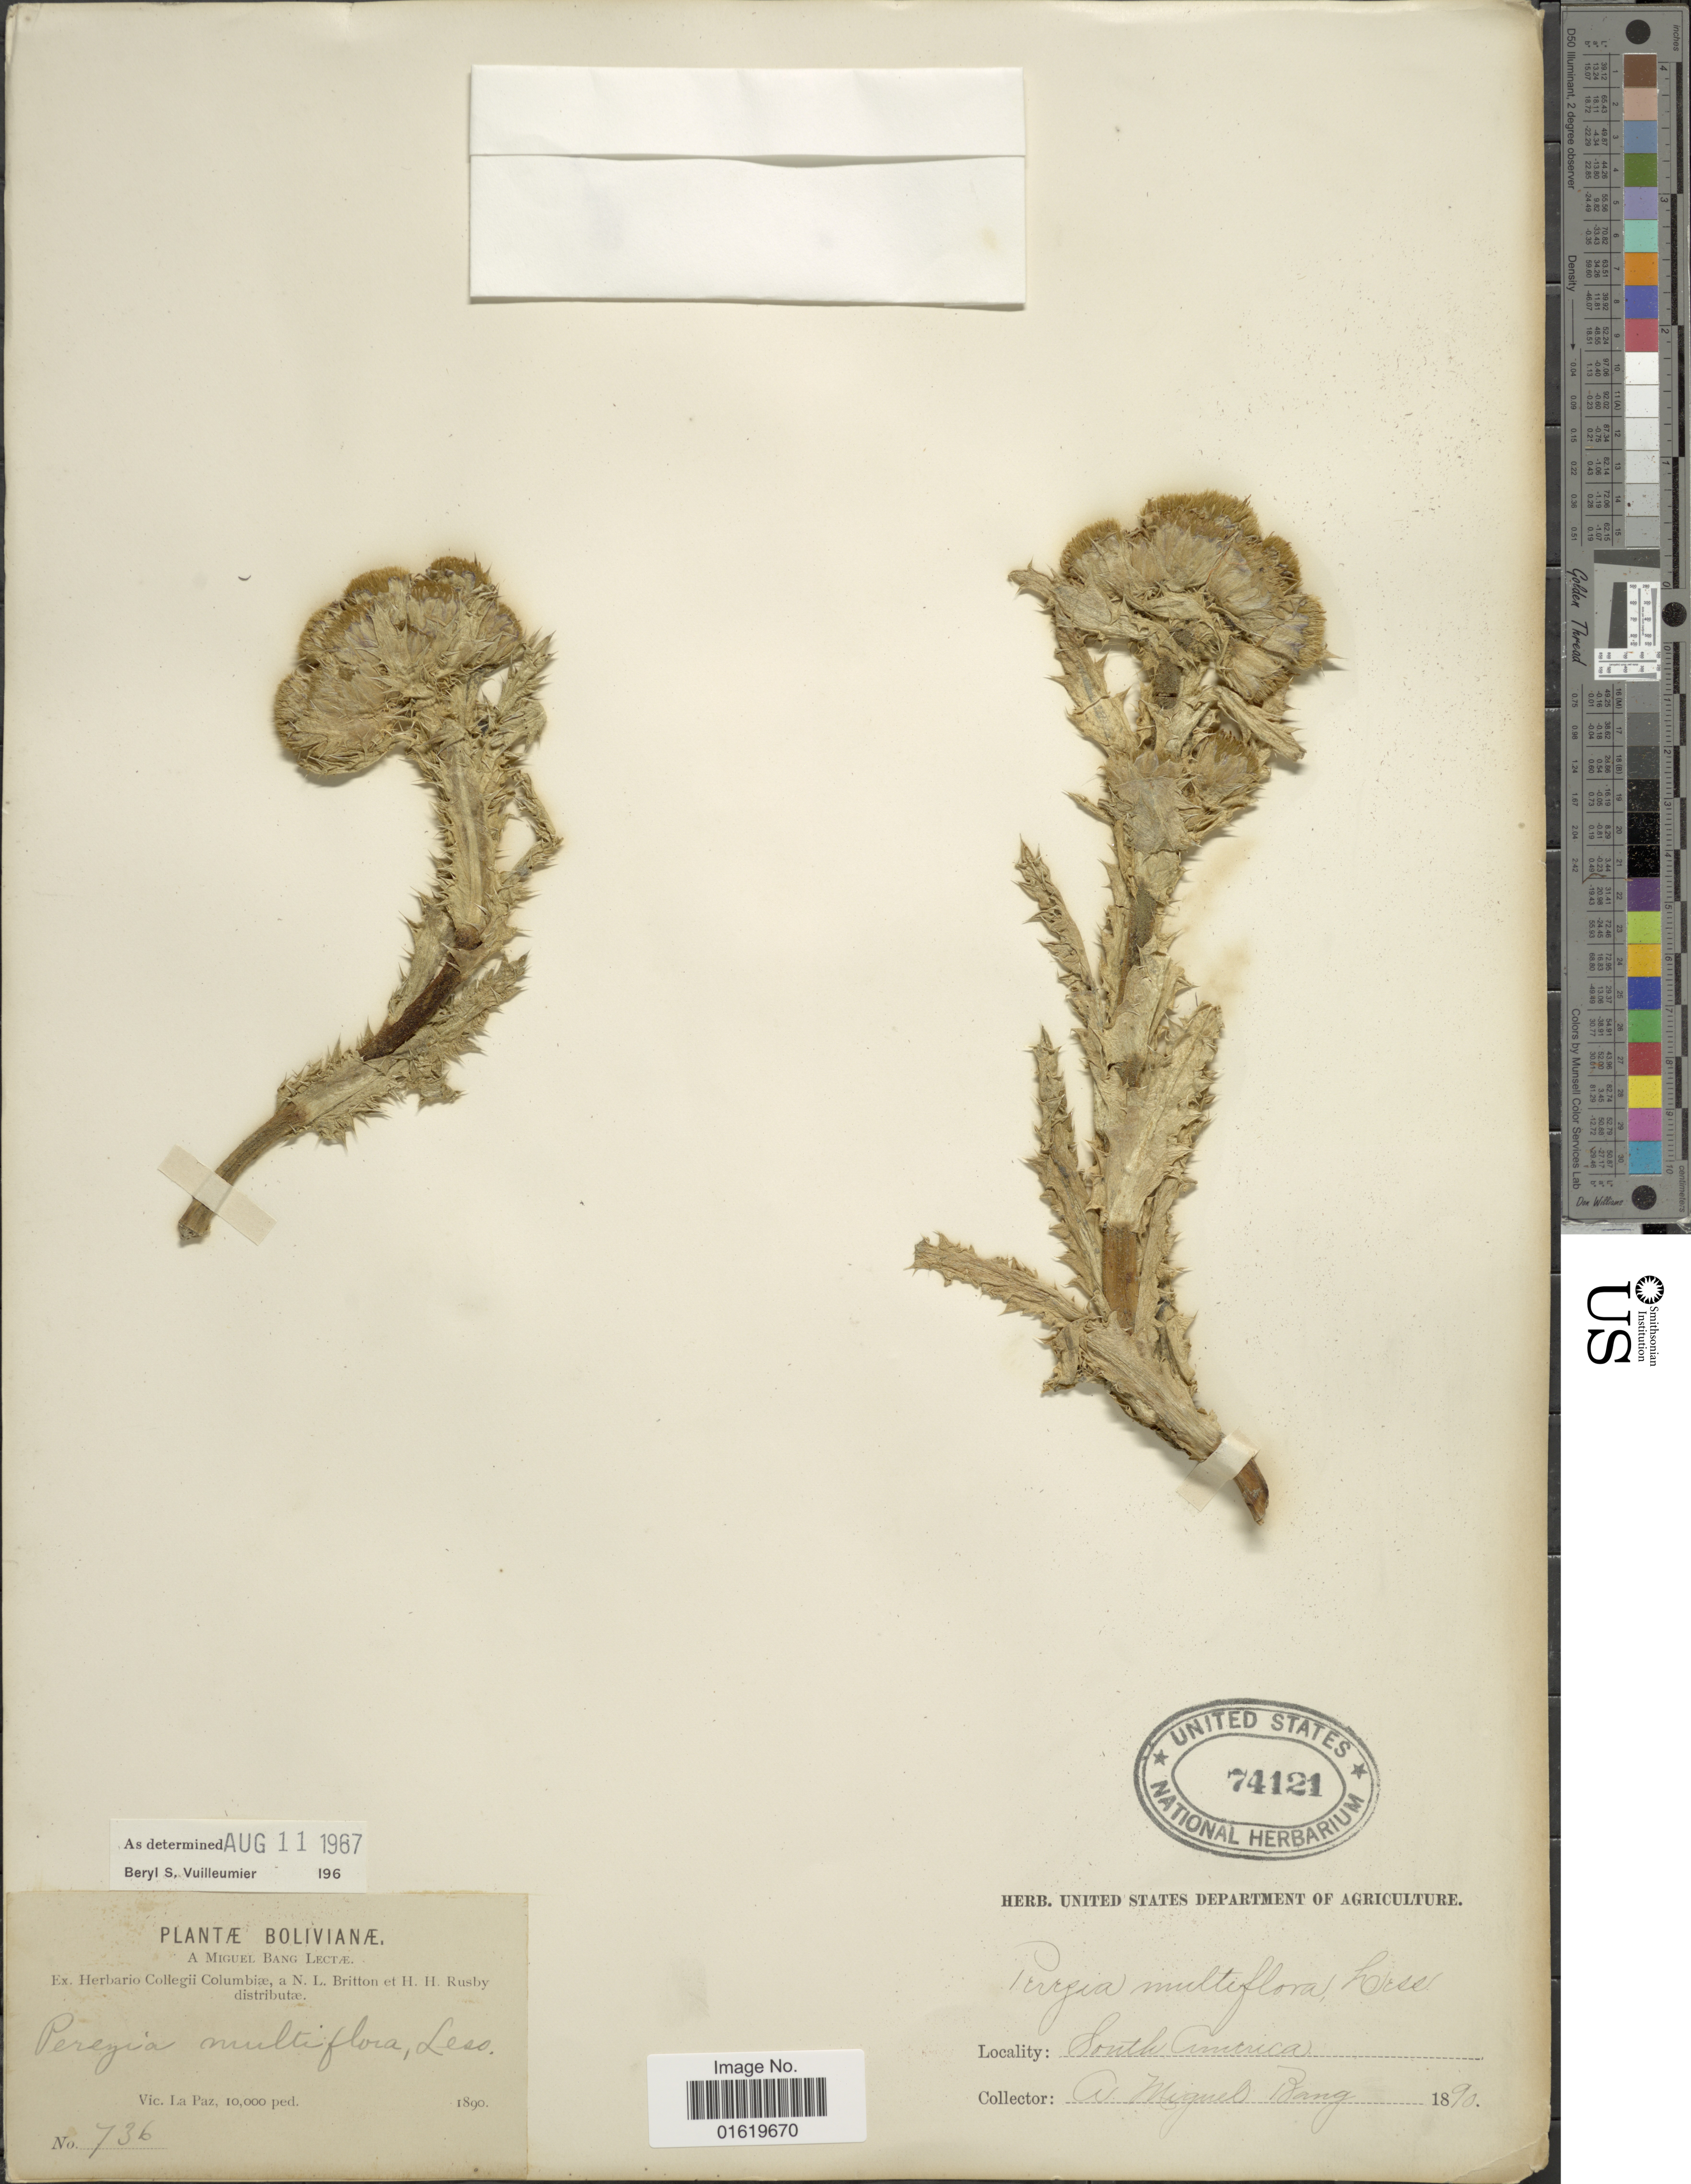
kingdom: Plantae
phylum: Tracheophyta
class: Magnoliopsida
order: Asterales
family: Asteraceae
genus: Perezia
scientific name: Perezia multiflora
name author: Less.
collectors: M. Bang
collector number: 736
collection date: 1890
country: Bolivia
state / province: La Paz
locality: Vic. La Paz.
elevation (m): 3048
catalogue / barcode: US 74121